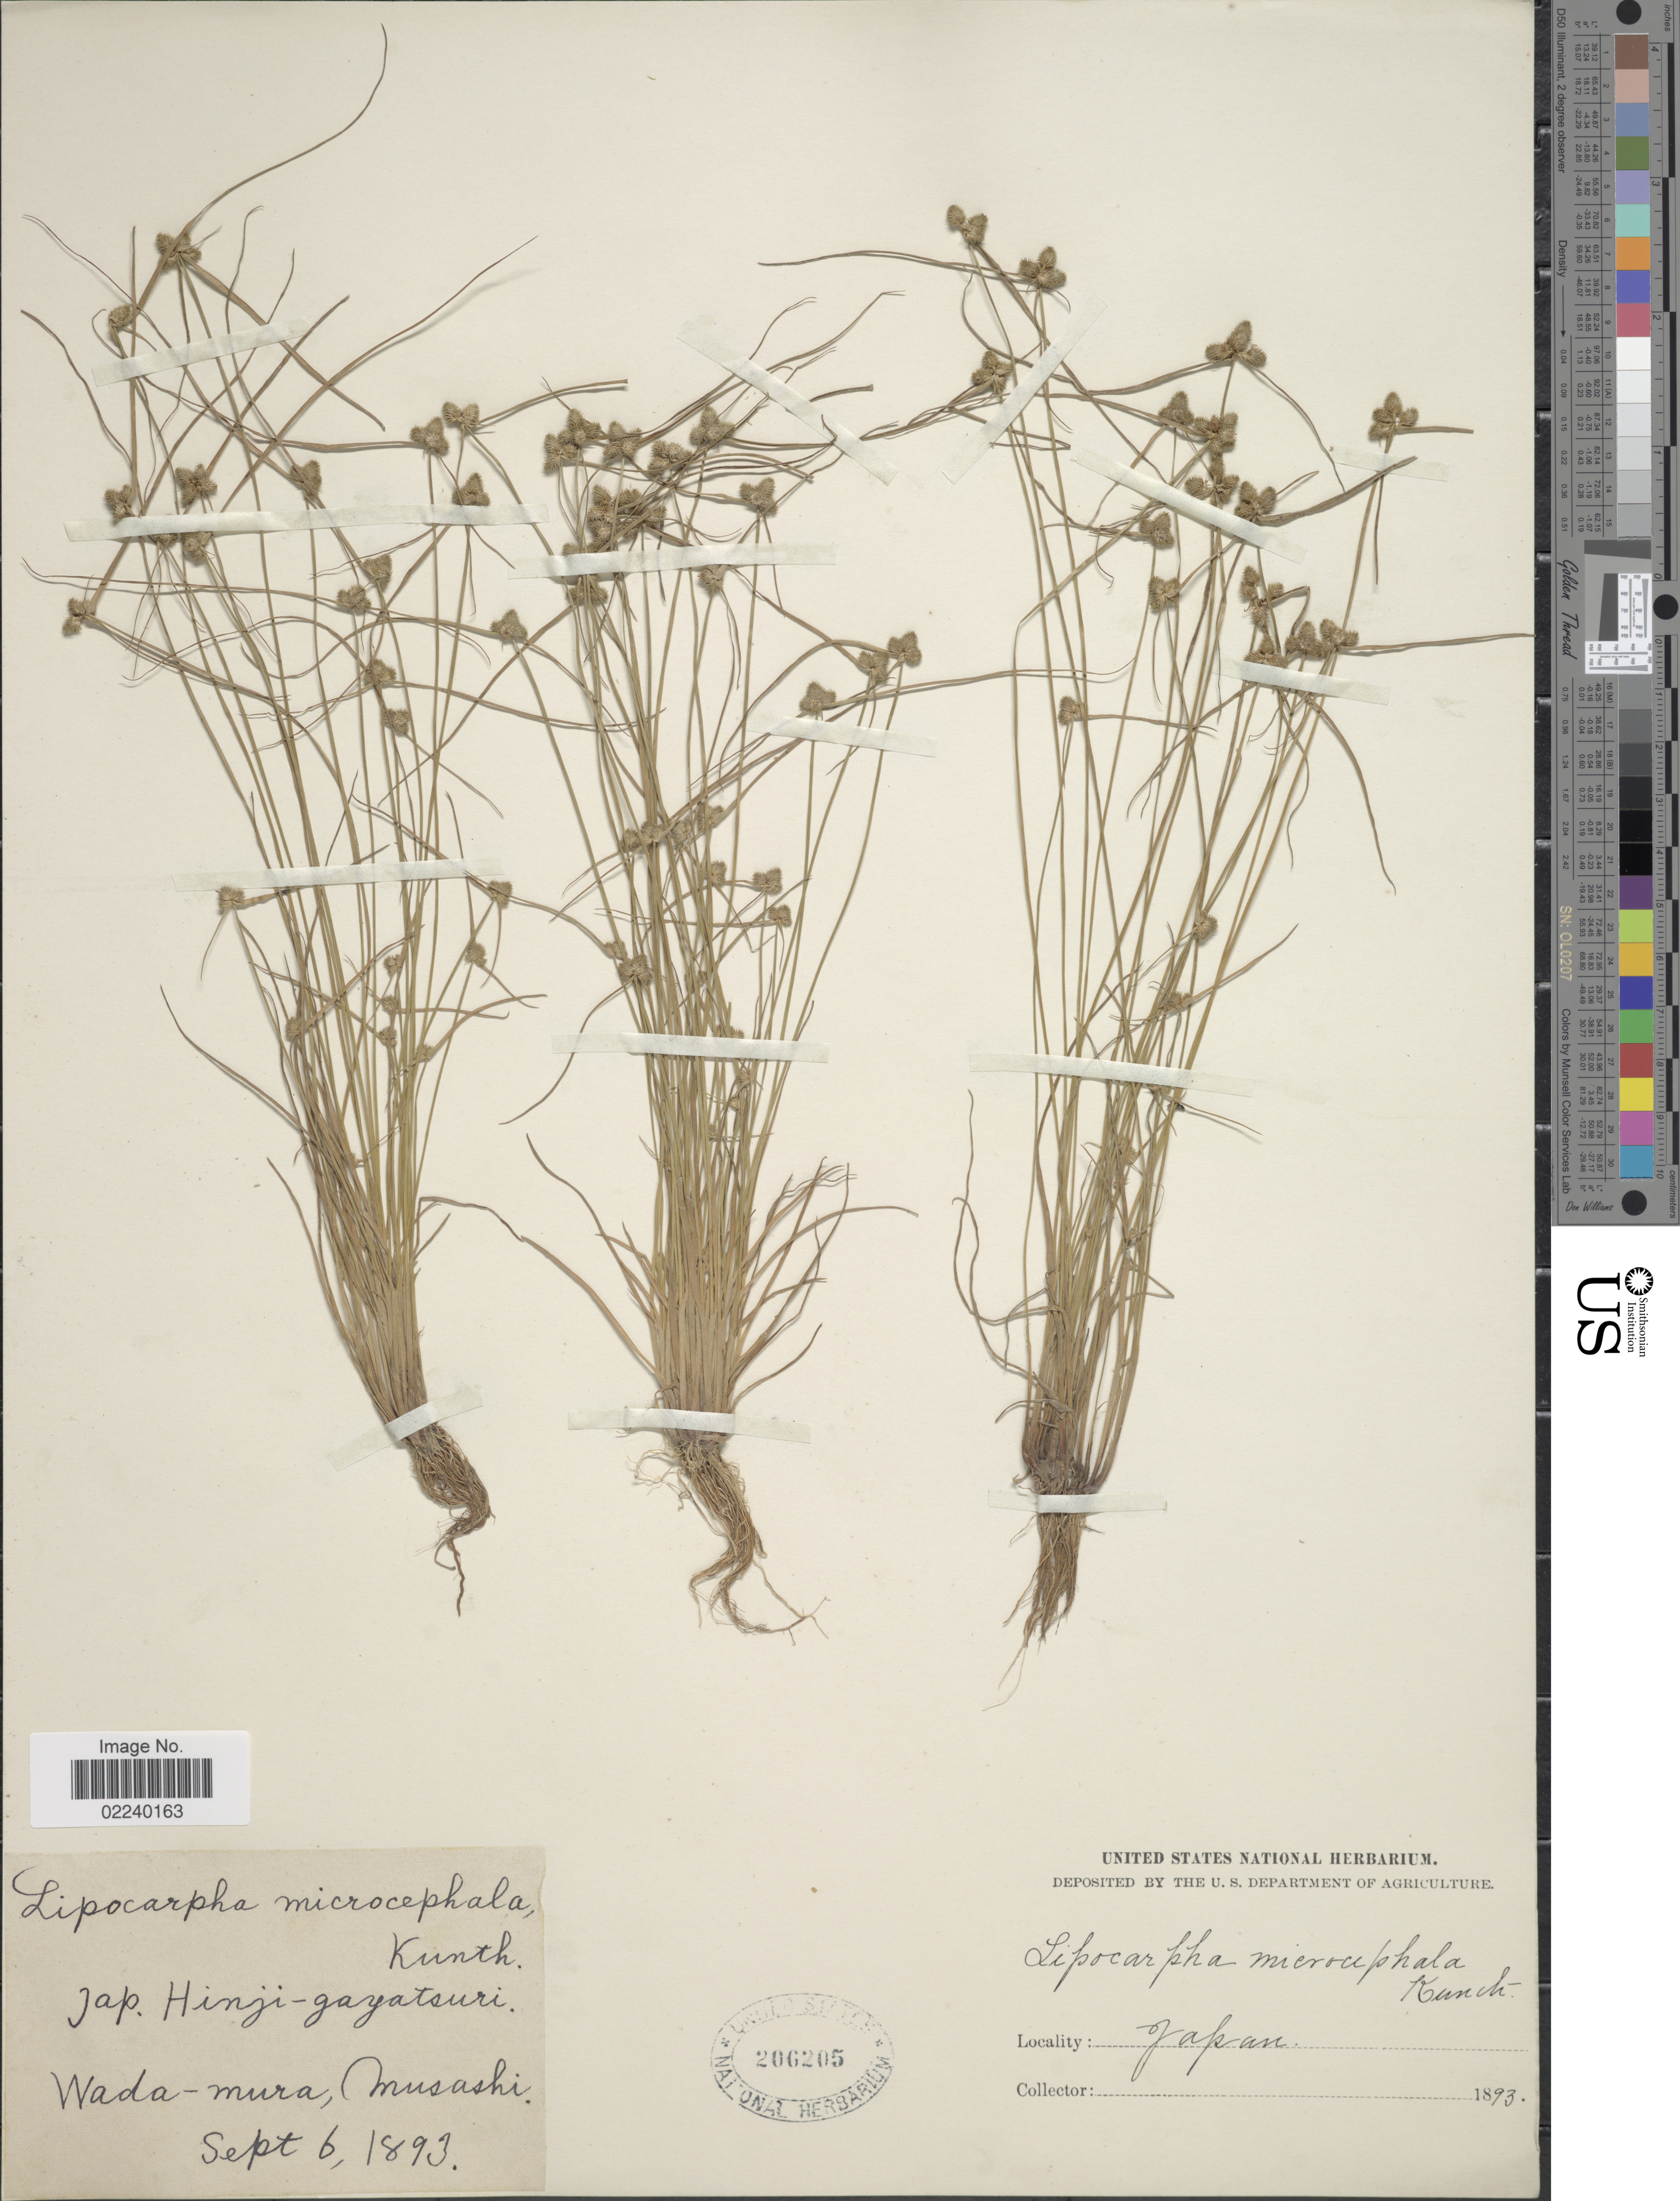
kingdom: Plantae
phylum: Tracheophyta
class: Liliopsida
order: Poales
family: Cyperaceae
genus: Cyperus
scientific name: Cyperus leptocarpus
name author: (F. Muell.) Bauters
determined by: Strong, M. T., (US), Smithsonian Institution - National Museum of Natural History (UNITED STATES)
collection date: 1893-09-06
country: Japan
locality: Wada-mura, Musashi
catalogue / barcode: US 206205